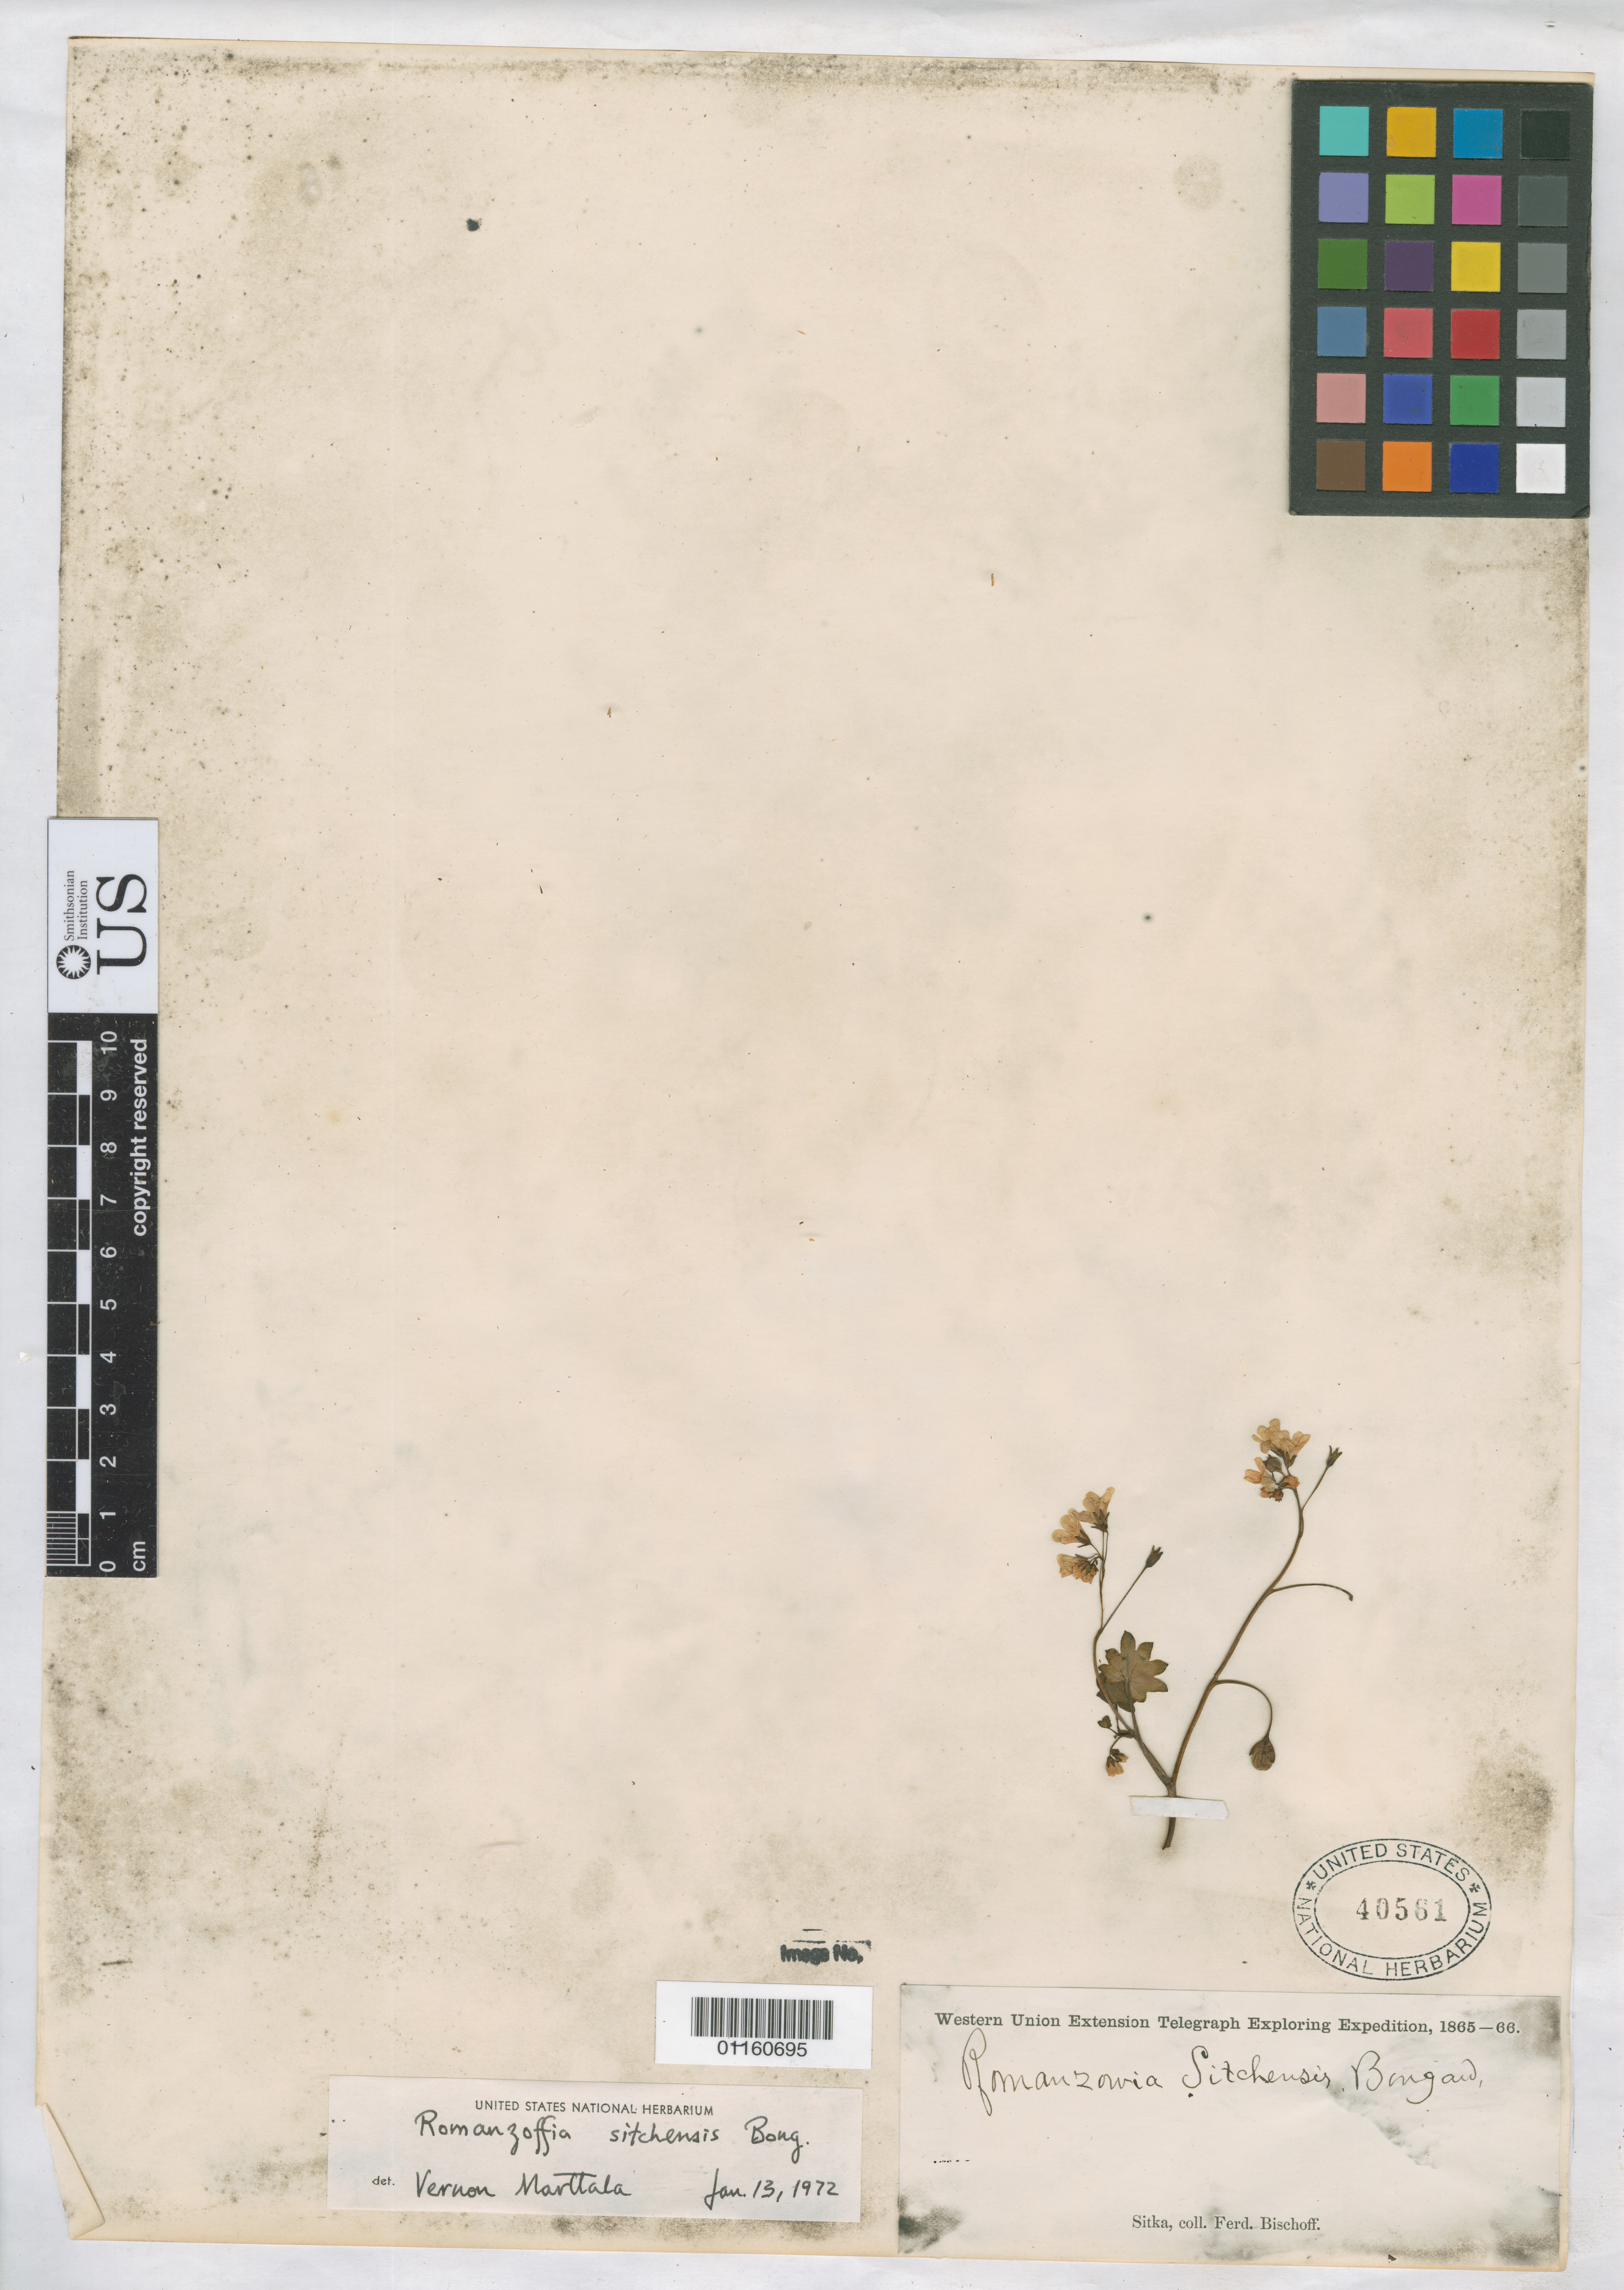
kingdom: Plantae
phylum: Tracheophyta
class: Magnoliopsida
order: Boraginales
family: Hydrophyllaceae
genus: Romanzoffia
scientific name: Romanzoffia sitchensis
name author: Bong.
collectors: F. Bischoff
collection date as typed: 1865 to -- --- 1866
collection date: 1865/1866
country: United States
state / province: Alaska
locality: Sitka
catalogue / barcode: US 40561